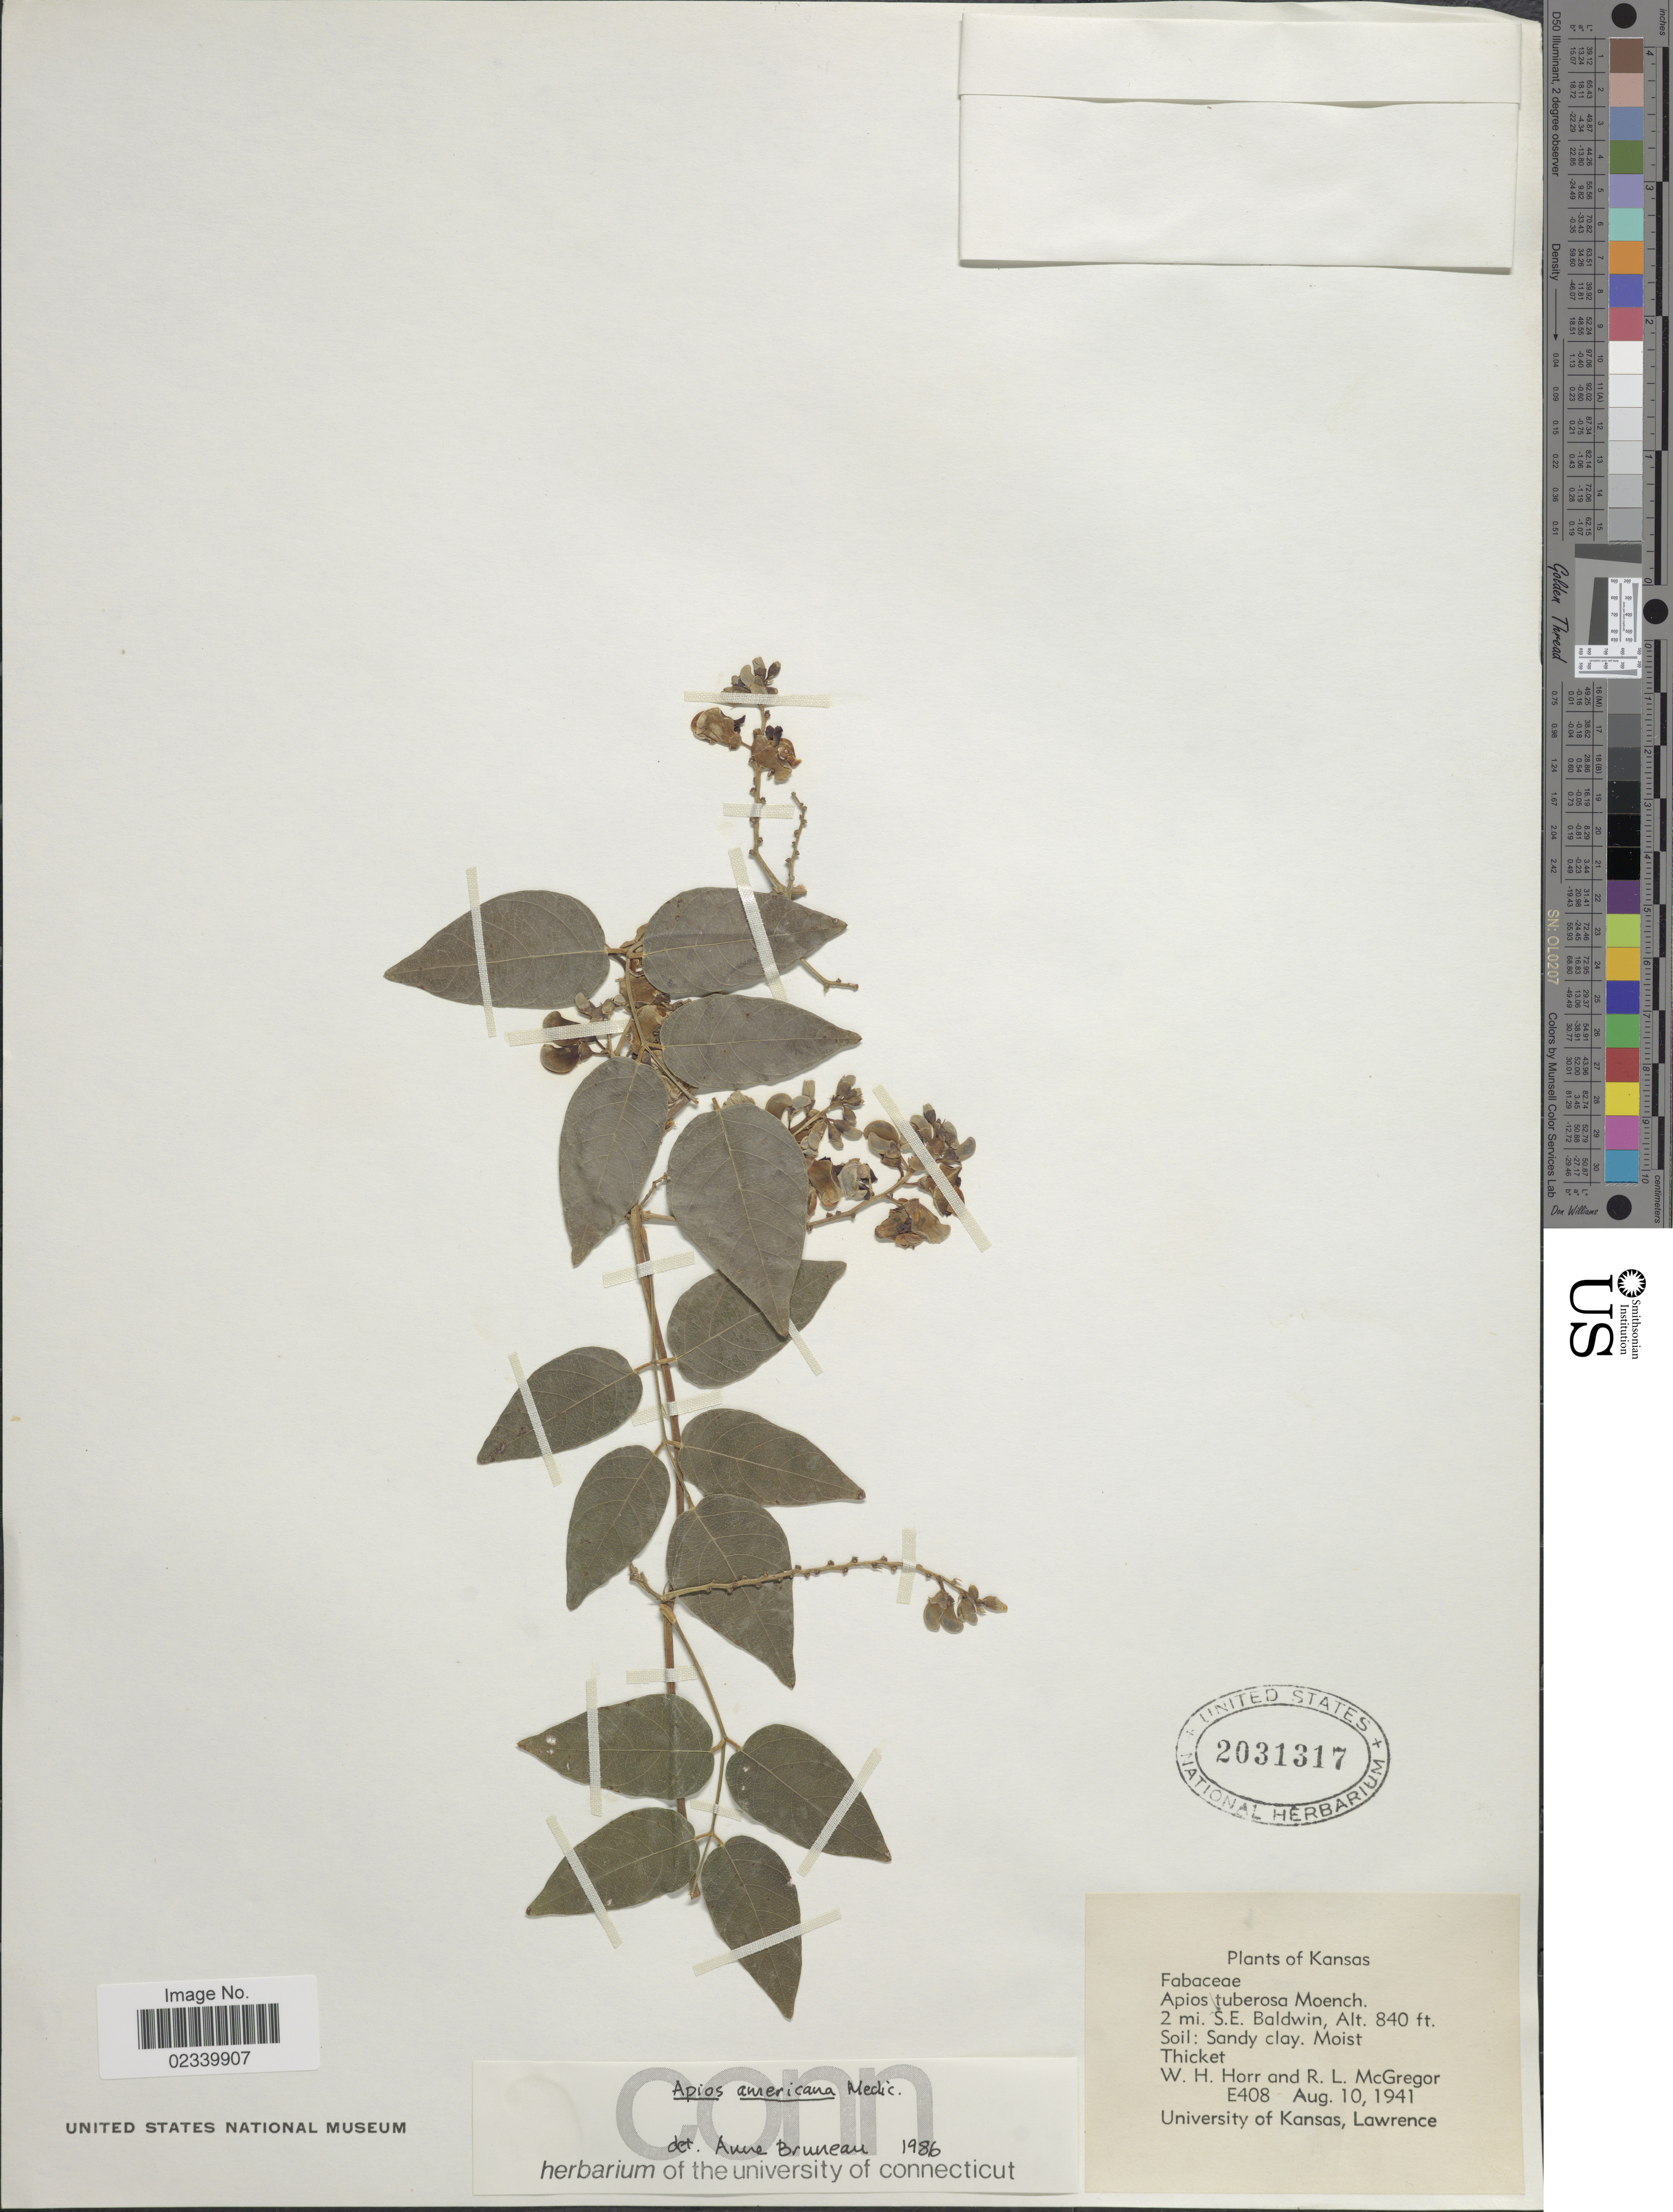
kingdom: Plantae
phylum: Tracheophyta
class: Magnoliopsida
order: Fabales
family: Fabaceae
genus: Apios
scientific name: Apios americana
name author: Medik.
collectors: W. H. Horr & R. McGregor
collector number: E408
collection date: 1941-08-10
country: United States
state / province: Kansas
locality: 2 mi S.E. Baldwin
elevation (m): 256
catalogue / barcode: US 2031317